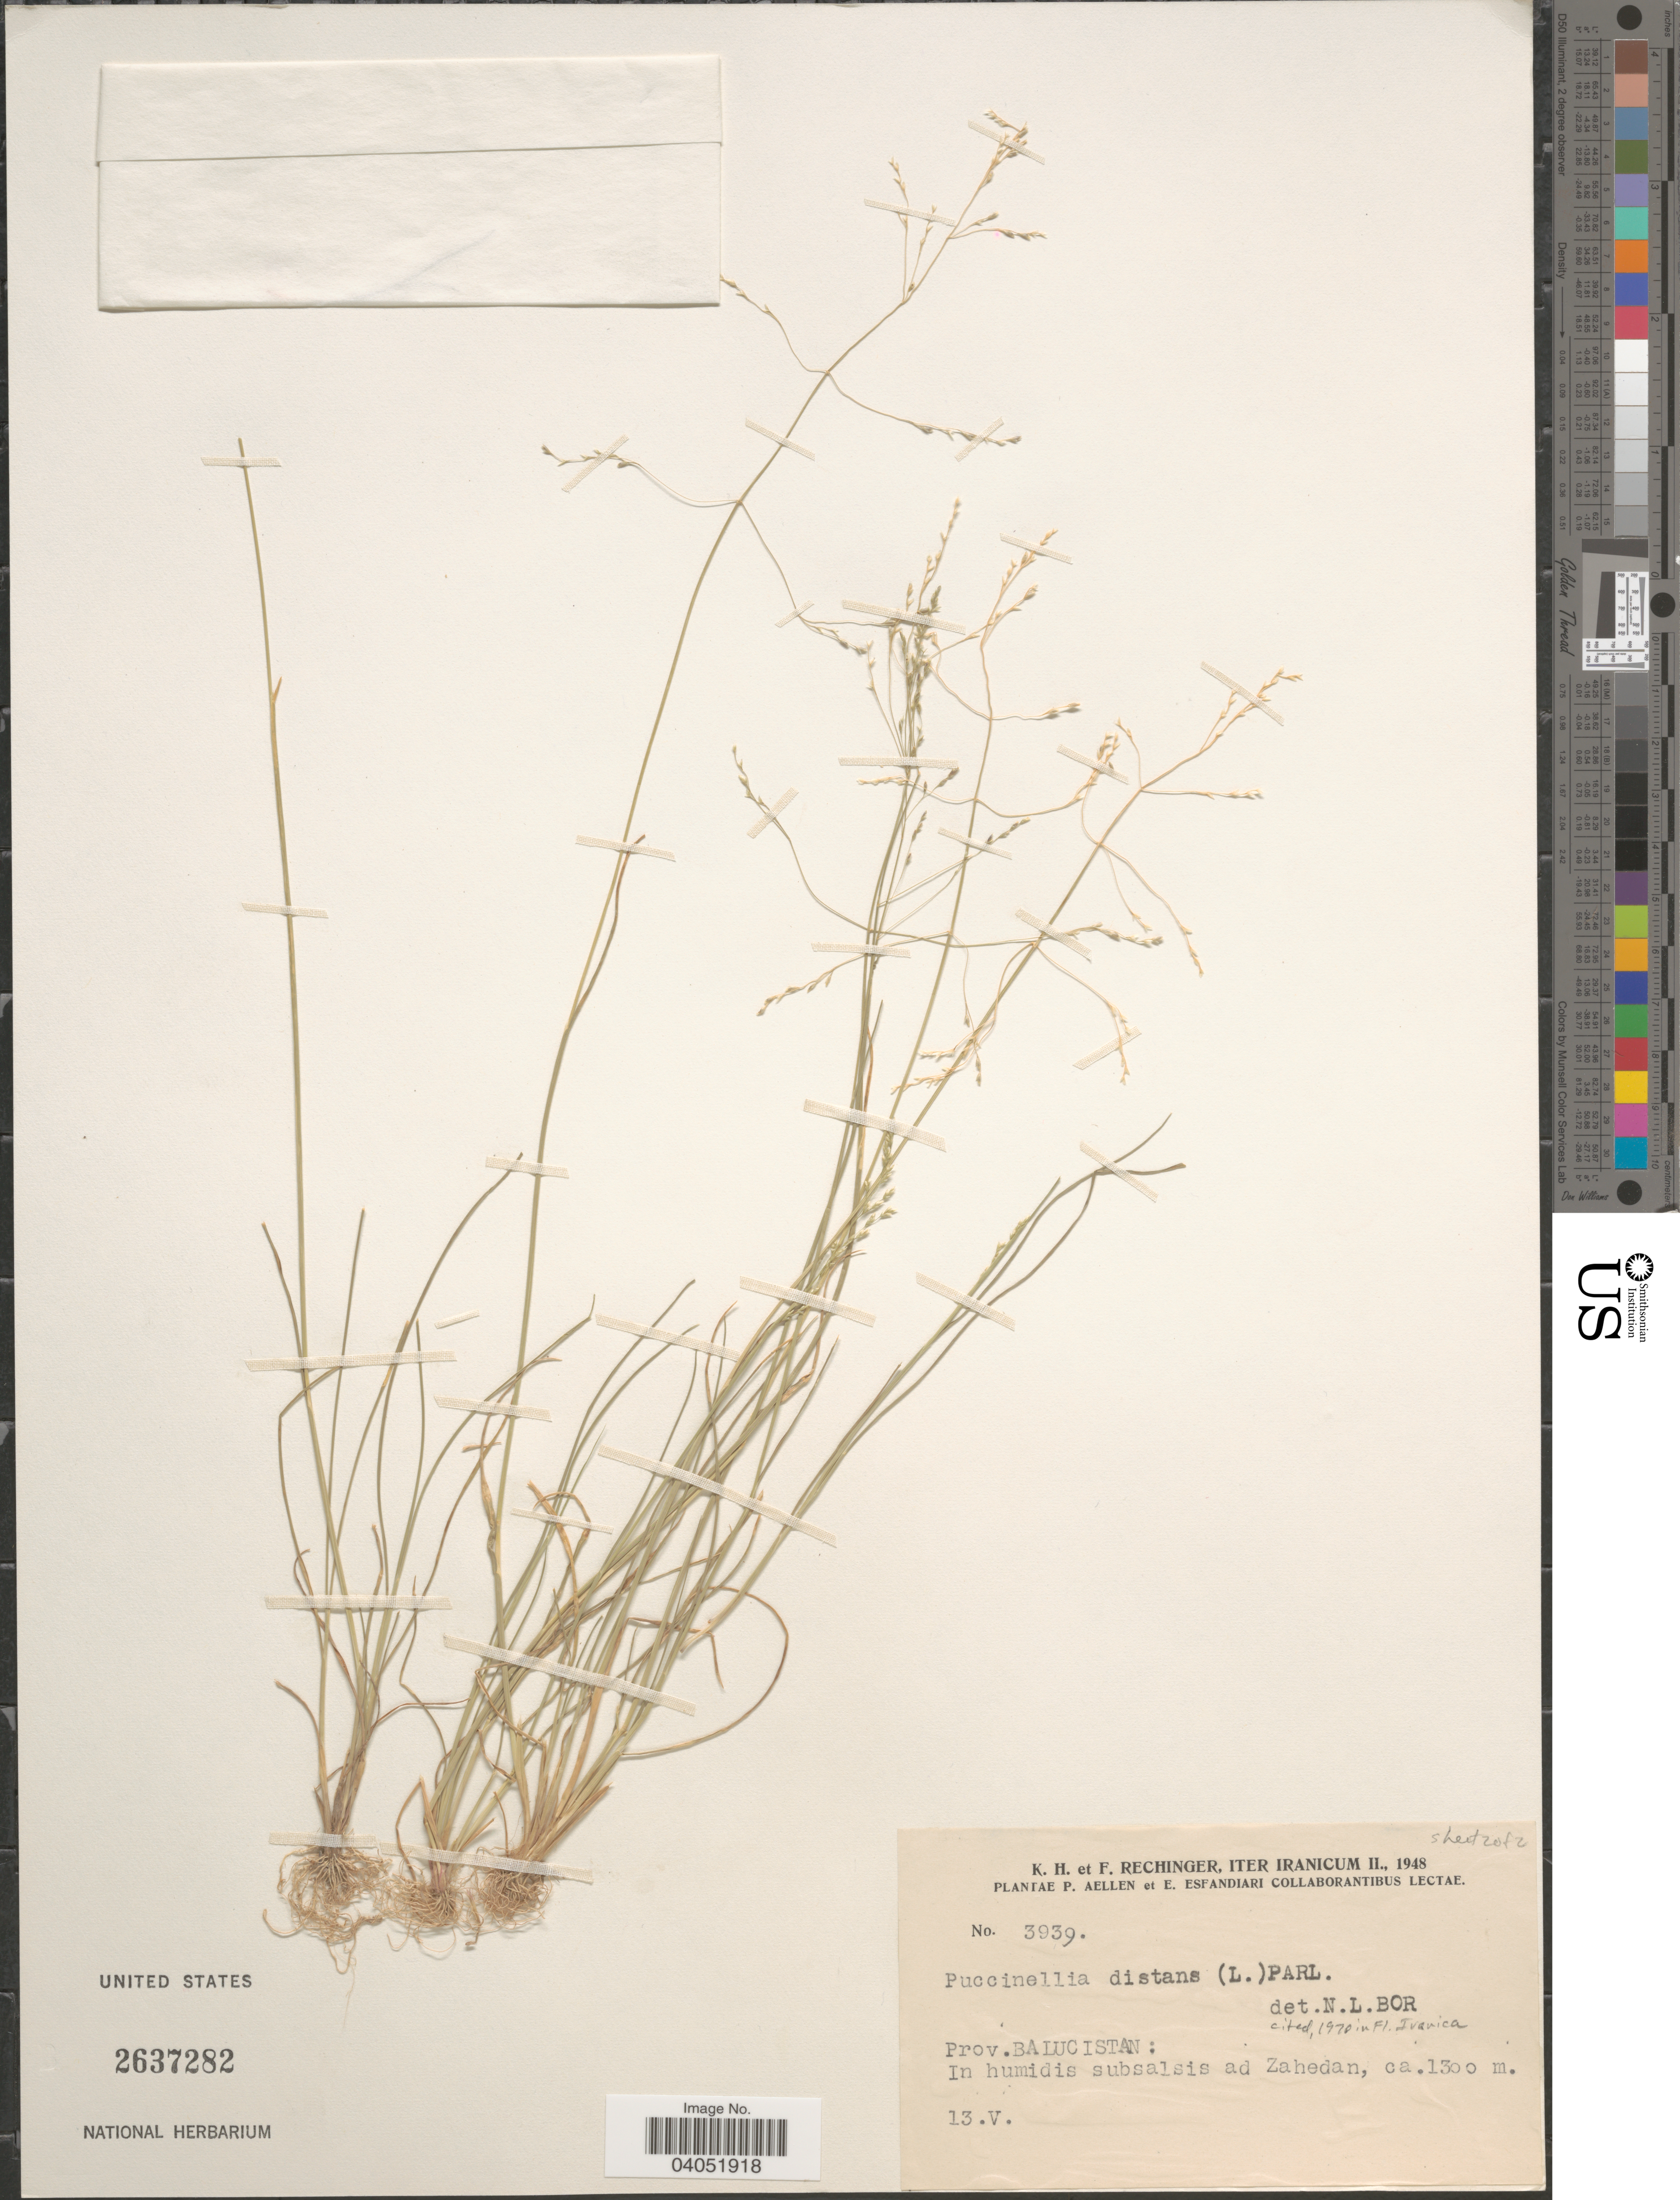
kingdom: Plantae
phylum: Tracheophyta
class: Liliopsida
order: Poales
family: Poaceae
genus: Puccinellia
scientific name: Puccinellia distans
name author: (Jacq.) Parl.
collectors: K. H. Rechinger & F. Rechinger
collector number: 3939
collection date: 1948-05-13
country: Iran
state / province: Sistan and Baluchistan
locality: Iter Iranicum. Prov. Balucistan: In humidis subsalsis ad Zahedan.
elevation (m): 1300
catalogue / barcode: US 2637282